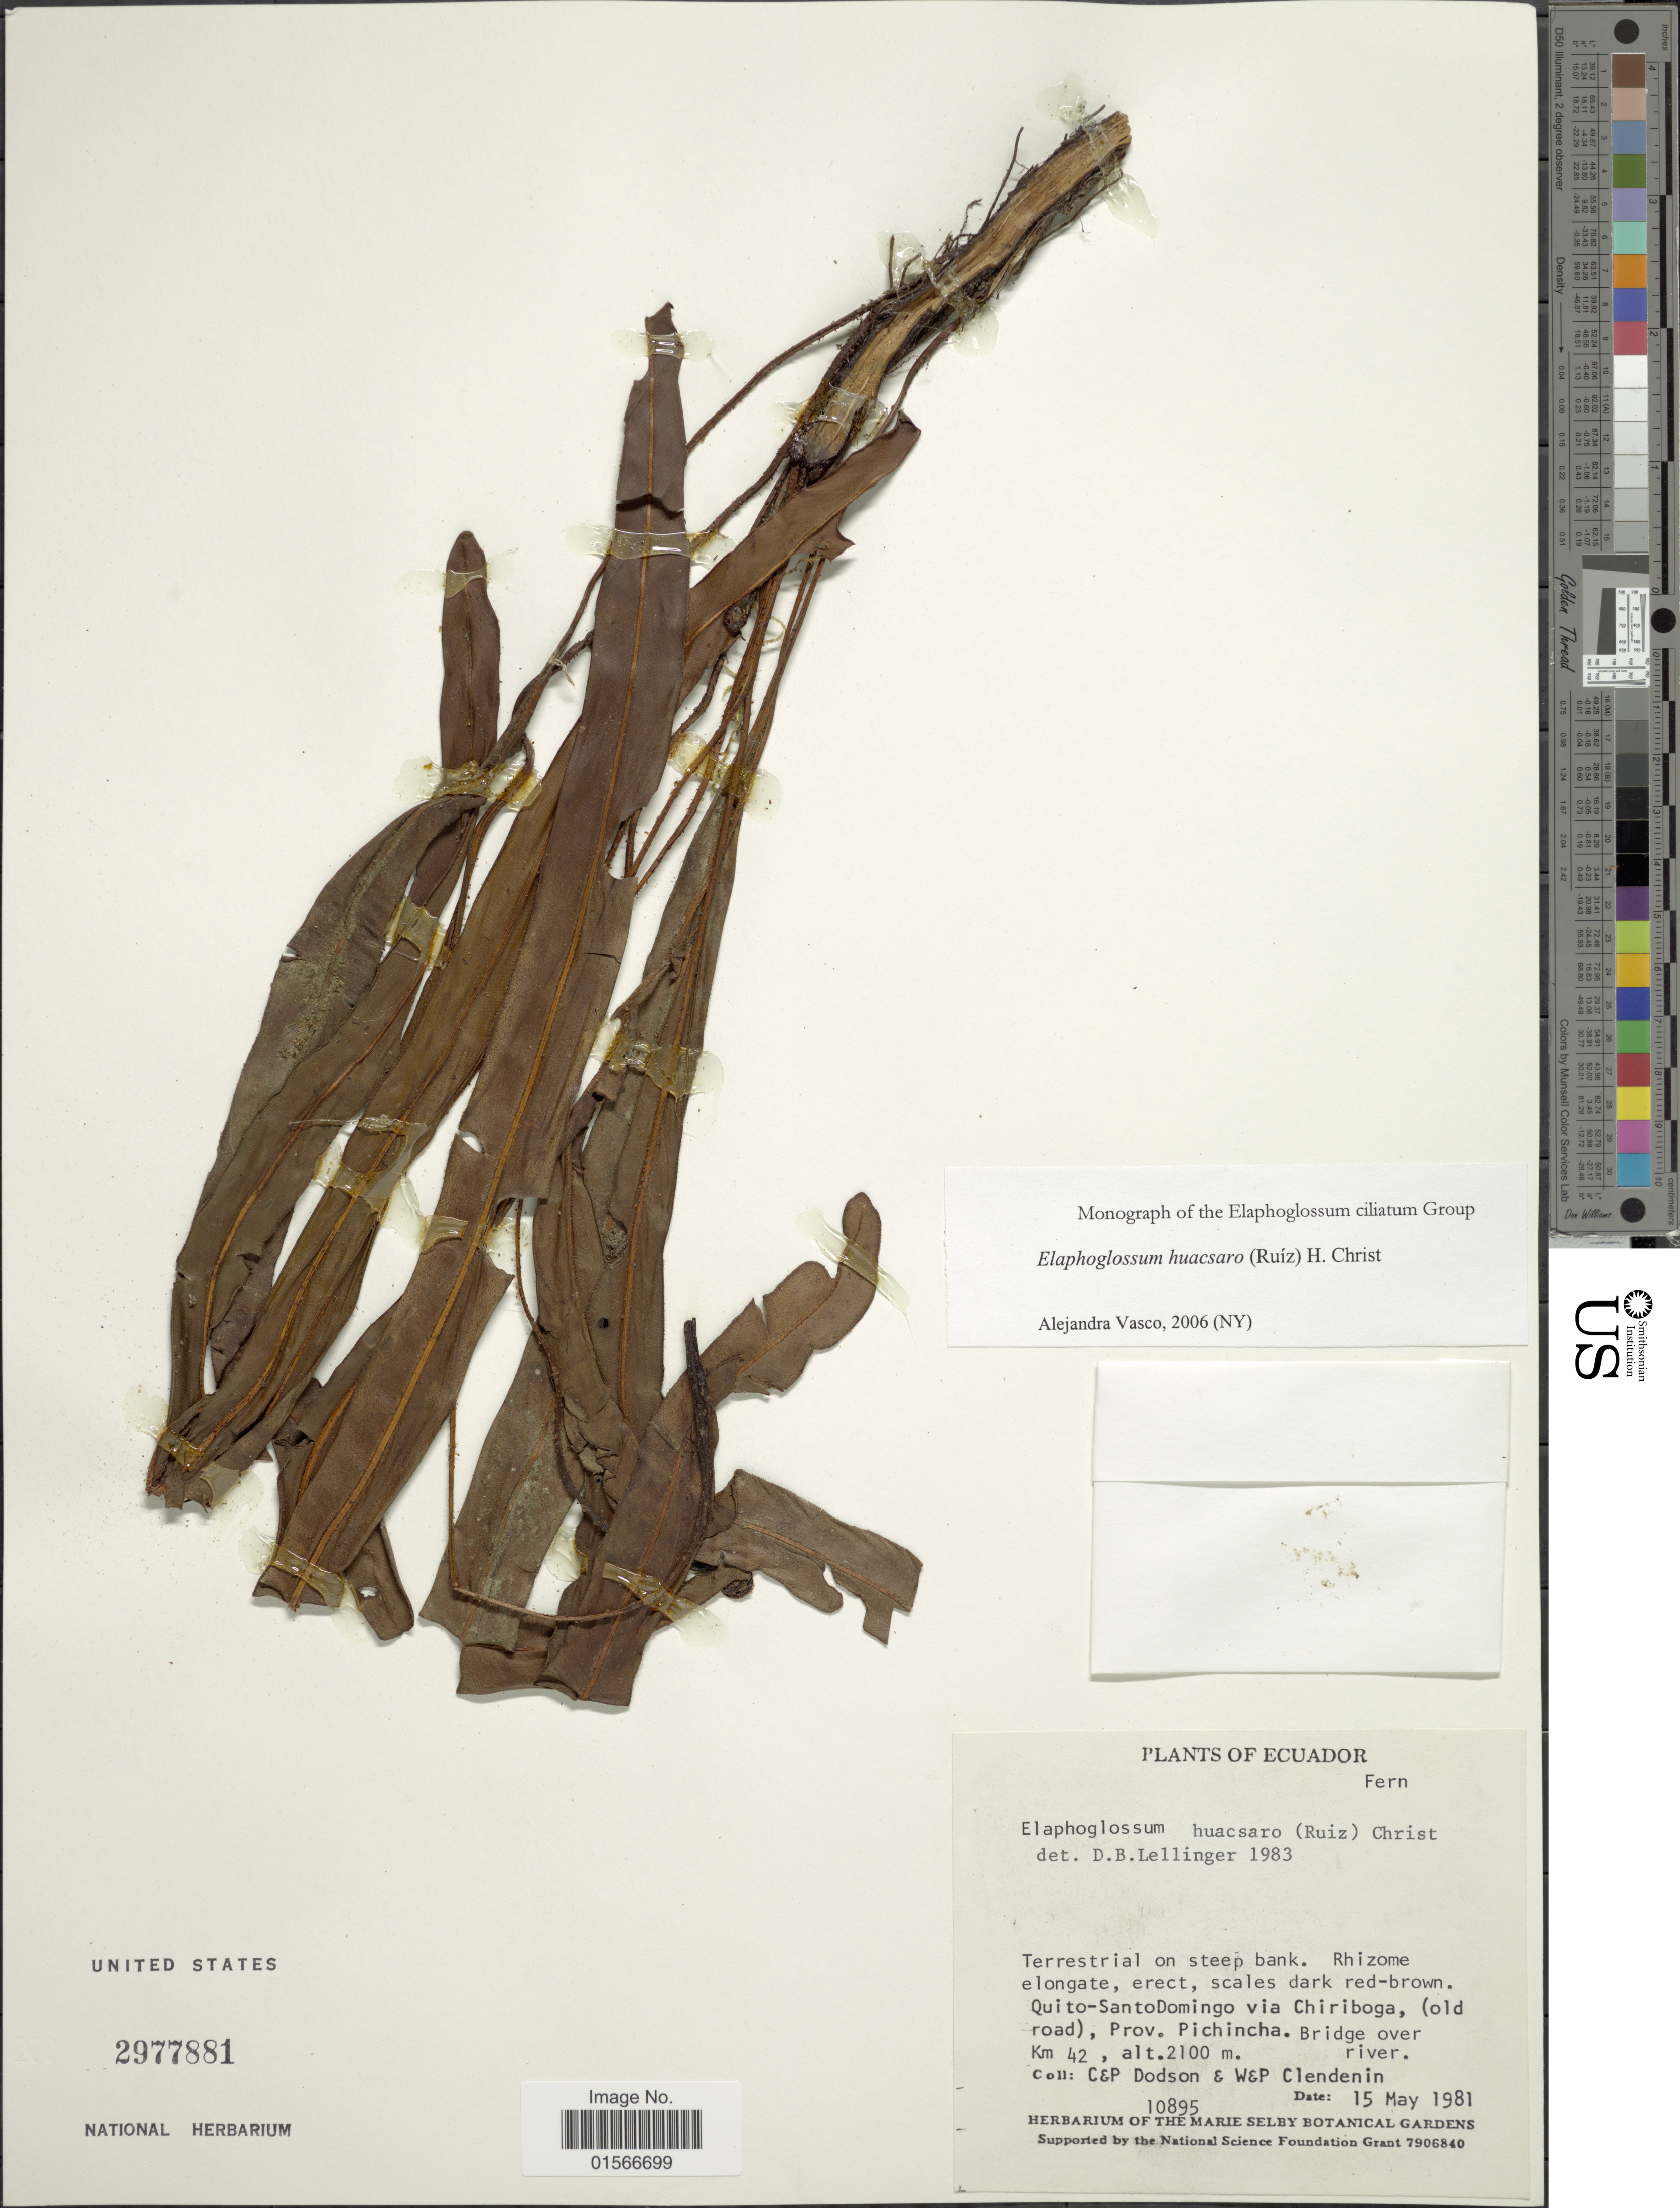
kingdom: Plantae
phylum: Tracheophyta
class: Polypodiopsida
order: Polypodiales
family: Dryopteridaceae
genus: Elaphoglossum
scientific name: Elaphoglossum huacsaro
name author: (Ruiz) Christ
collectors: C. Dodson, P. M. Dodson, W. Clendenin & P. Clendenin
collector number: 10895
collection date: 1981-05-15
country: Ecuador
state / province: Pichincha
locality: Quito-Santo Domingo via Chiriboga, (old road). Bridge over Km 42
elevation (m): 2100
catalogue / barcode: US 2977881